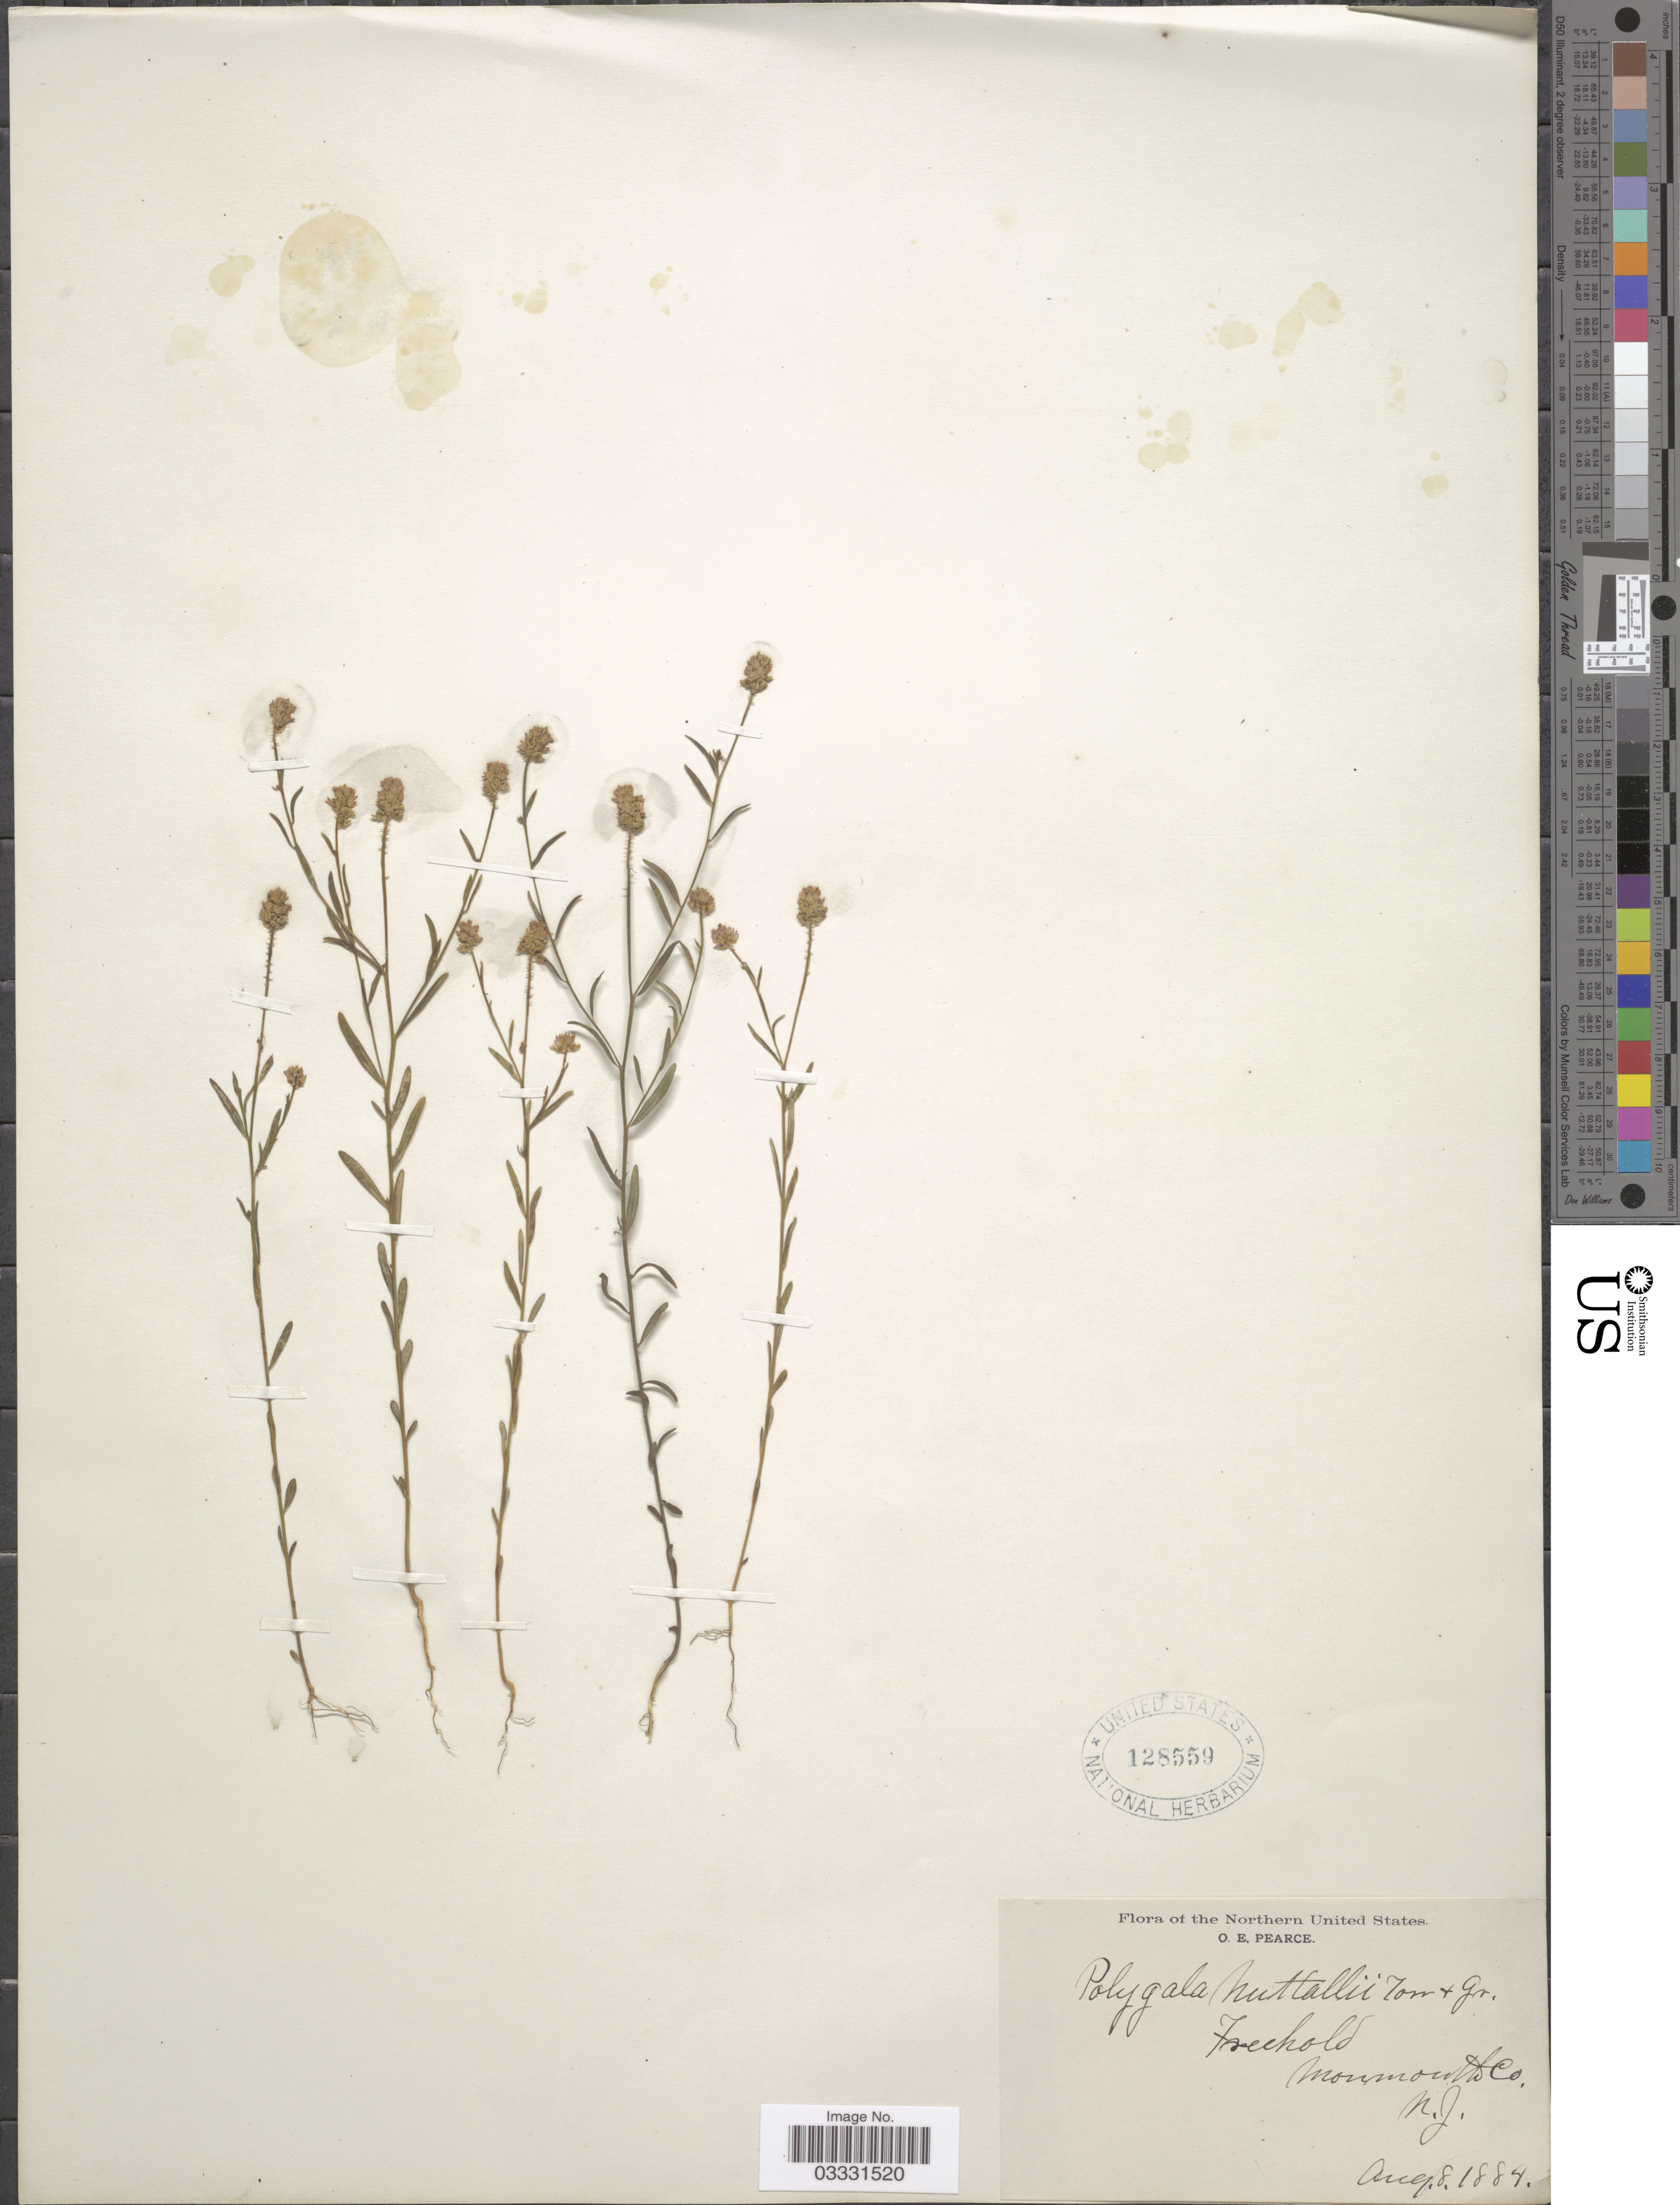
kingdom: Plantae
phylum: Tracheophyta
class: Magnoliopsida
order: Fabales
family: Polygalaceae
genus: Polygala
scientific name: Polygala nuttallii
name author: Torr. & A. Gray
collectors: O. E. Pearce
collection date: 1884-08-08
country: United States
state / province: New Jersey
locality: Northern United States. Freehold. Monmount Co.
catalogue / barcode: US 128559